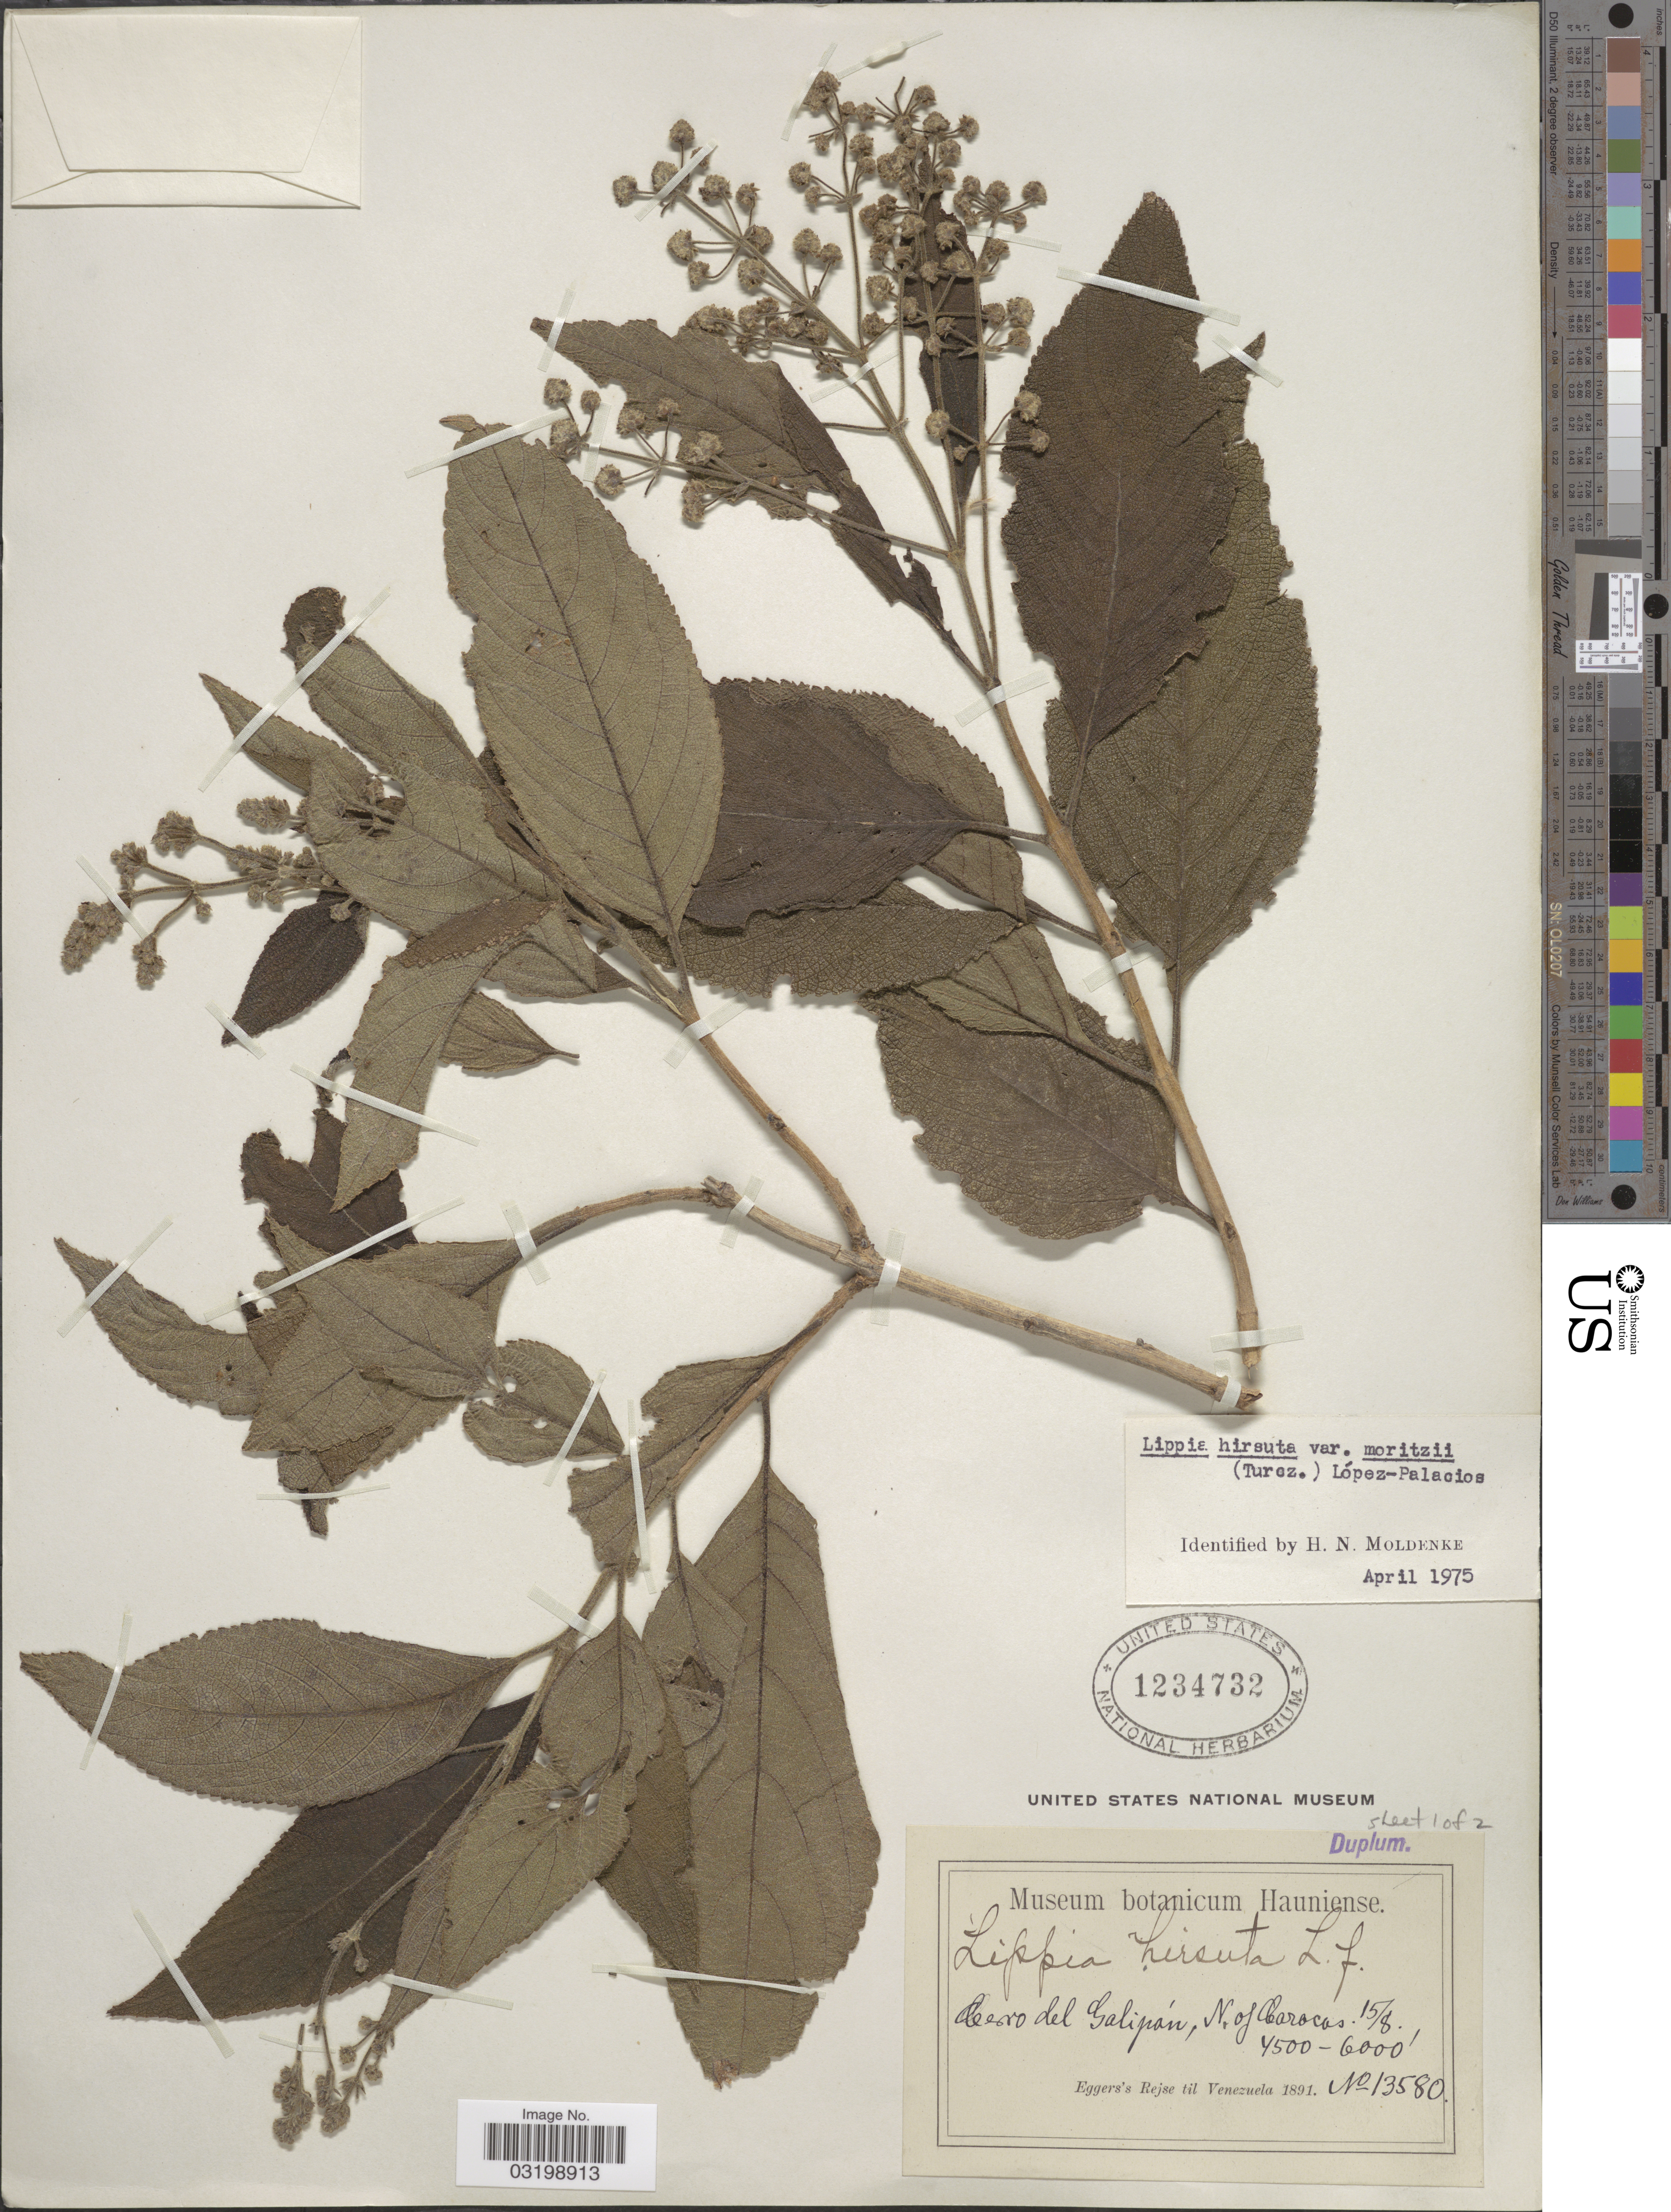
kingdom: Plantae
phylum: Tracheophyta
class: Magnoliopsida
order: Lamiales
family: Verbenaceae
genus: Lippia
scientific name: Lippia hirsuta var. moritzii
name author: L.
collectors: -. Eggers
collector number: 13580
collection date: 1891-08-15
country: Venezuela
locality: Cerro del Galipán.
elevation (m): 1372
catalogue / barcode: US 1234732